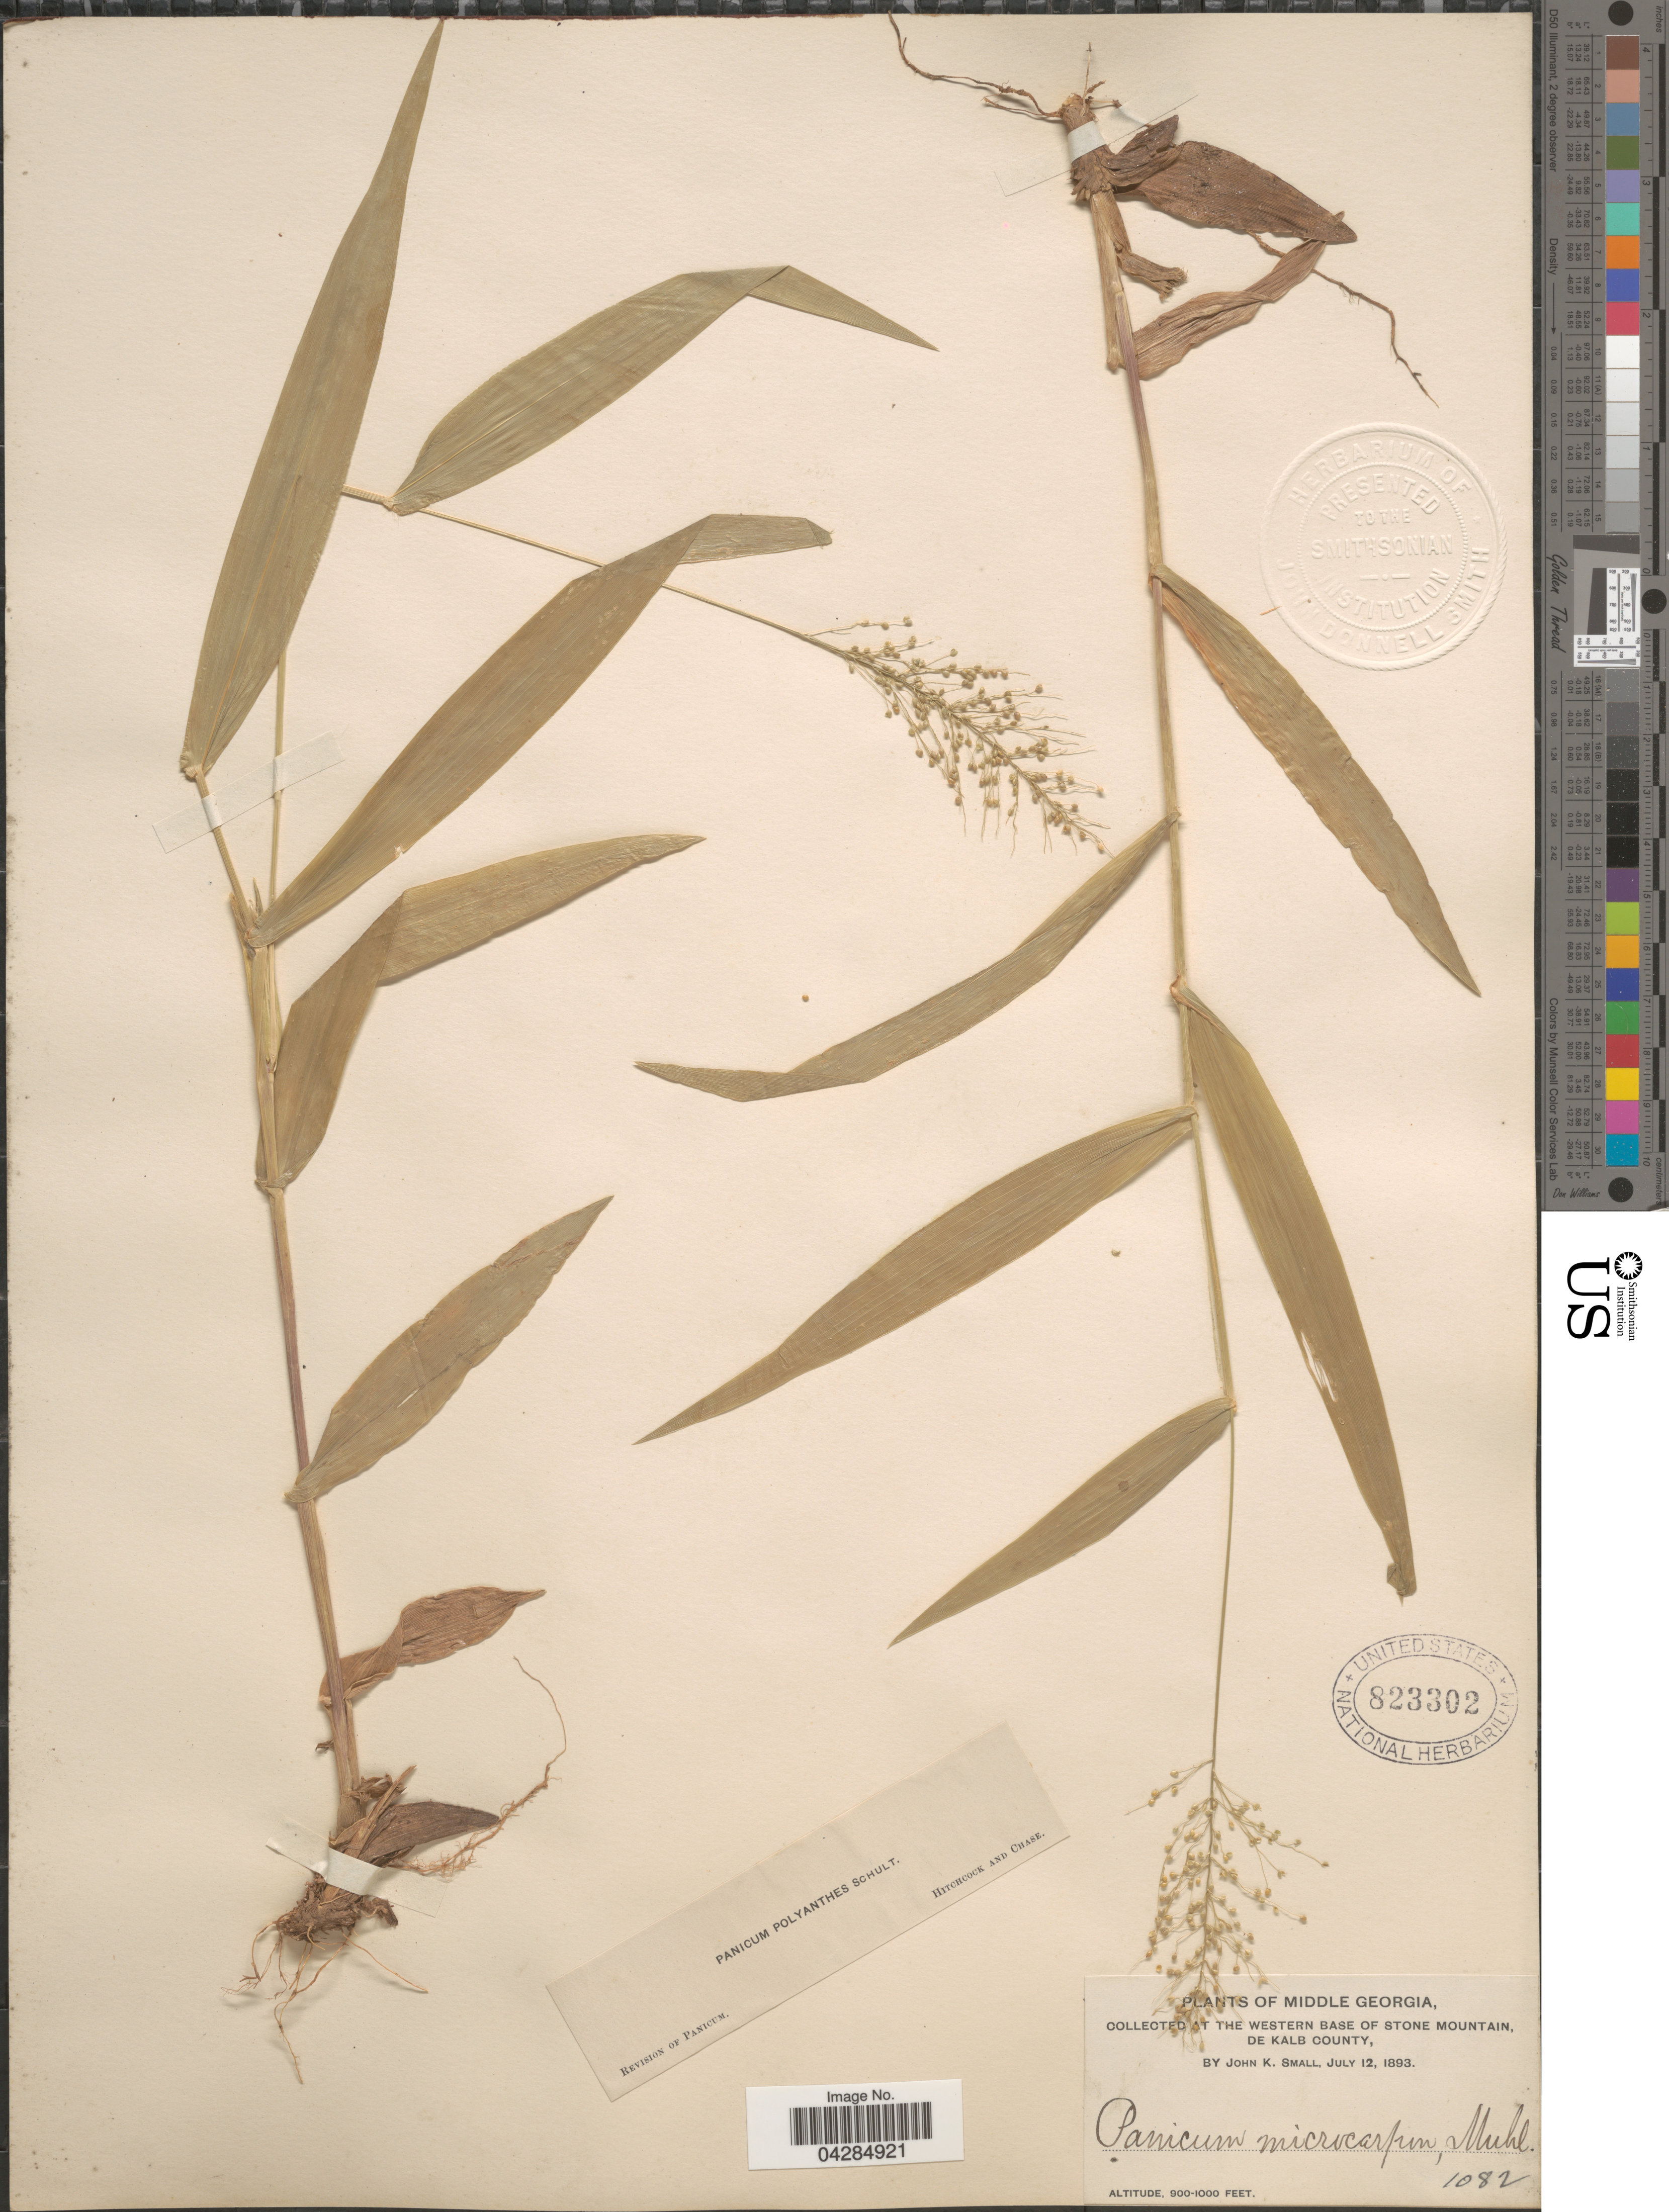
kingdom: Plantae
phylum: Tracheophyta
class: Liliopsida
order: Poales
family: Poaceae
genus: Dichanthelium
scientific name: Dichanthelium polyanthes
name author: (Schult.) Mohlenbr.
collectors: J. K. Small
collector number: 1082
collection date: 1893-07-12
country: United States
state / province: Georgia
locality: Middle Georgia. At the Western Base of Stone Mountain, De Kalb County.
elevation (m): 274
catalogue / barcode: US 823302